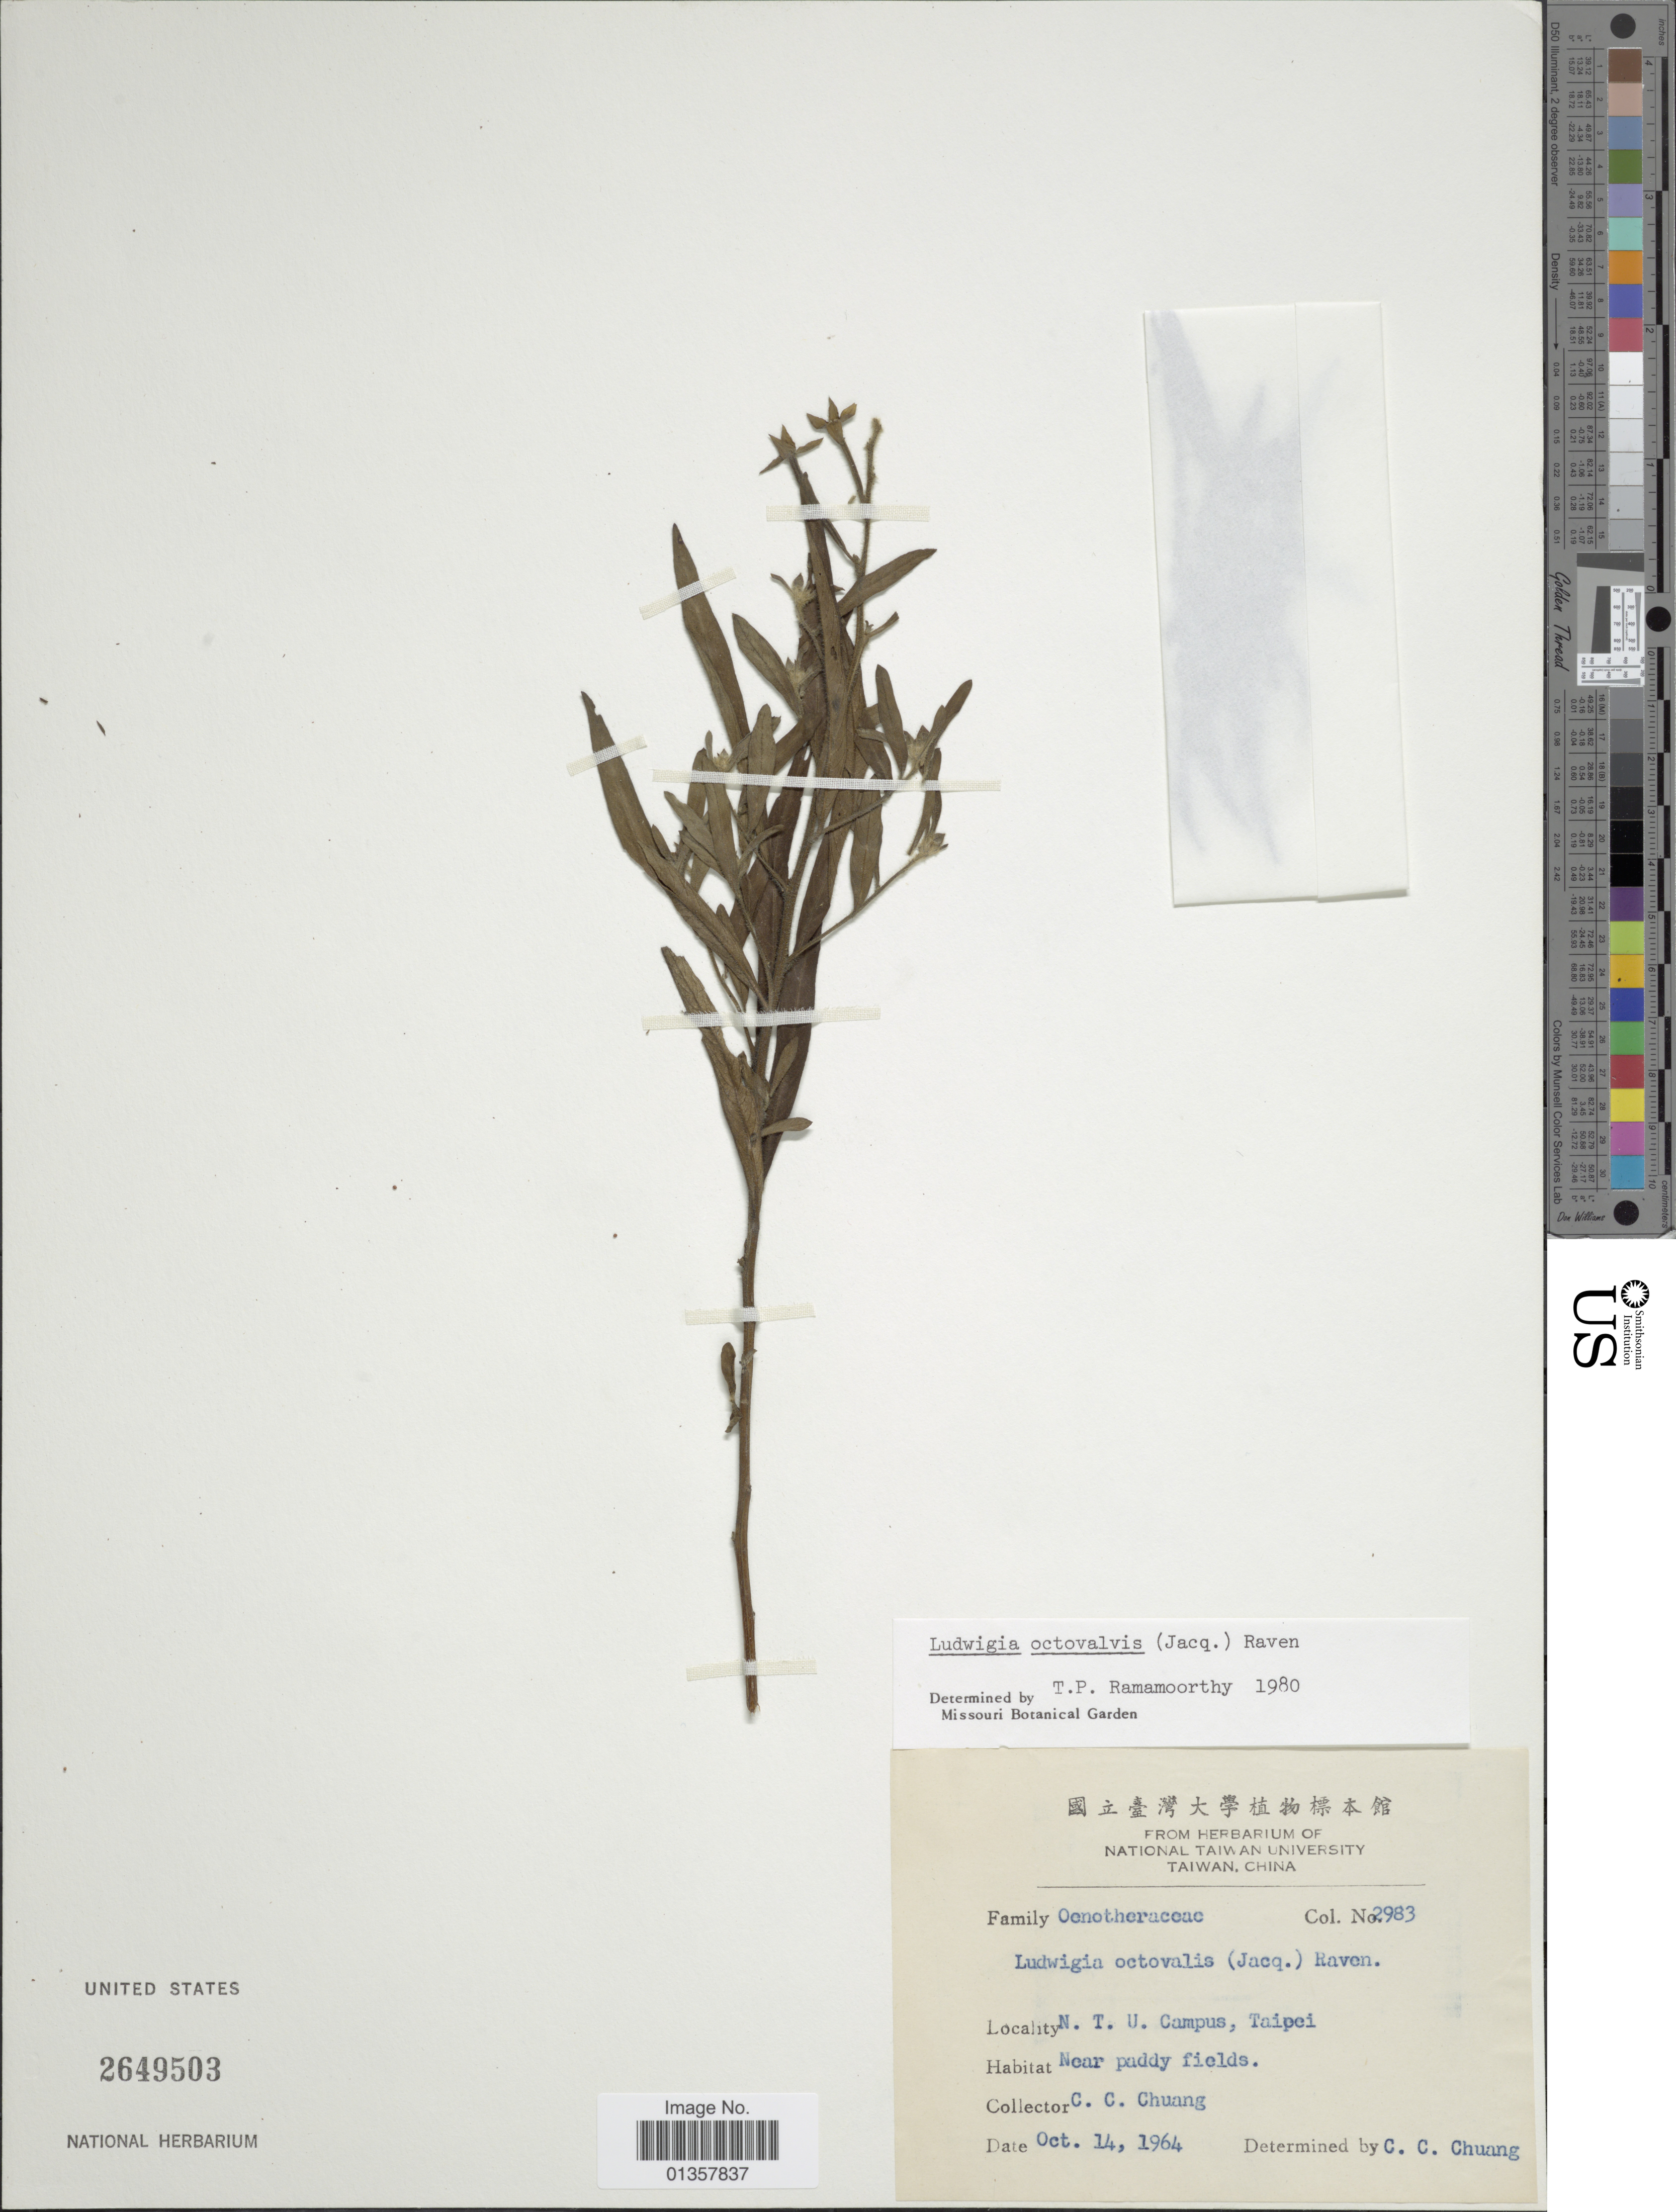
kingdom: Plantae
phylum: Tracheophyta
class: Magnoliopsida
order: Myrtales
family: Onagraceae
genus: Ludwigia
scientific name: Ludwigia octovalvis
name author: (Jacq.) P.H. Raven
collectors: C. C. Chuang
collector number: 2983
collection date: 1964-10-14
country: Taiwan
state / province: Taipei City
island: Taiwan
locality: N. T. U. Campus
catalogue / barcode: US 2649503